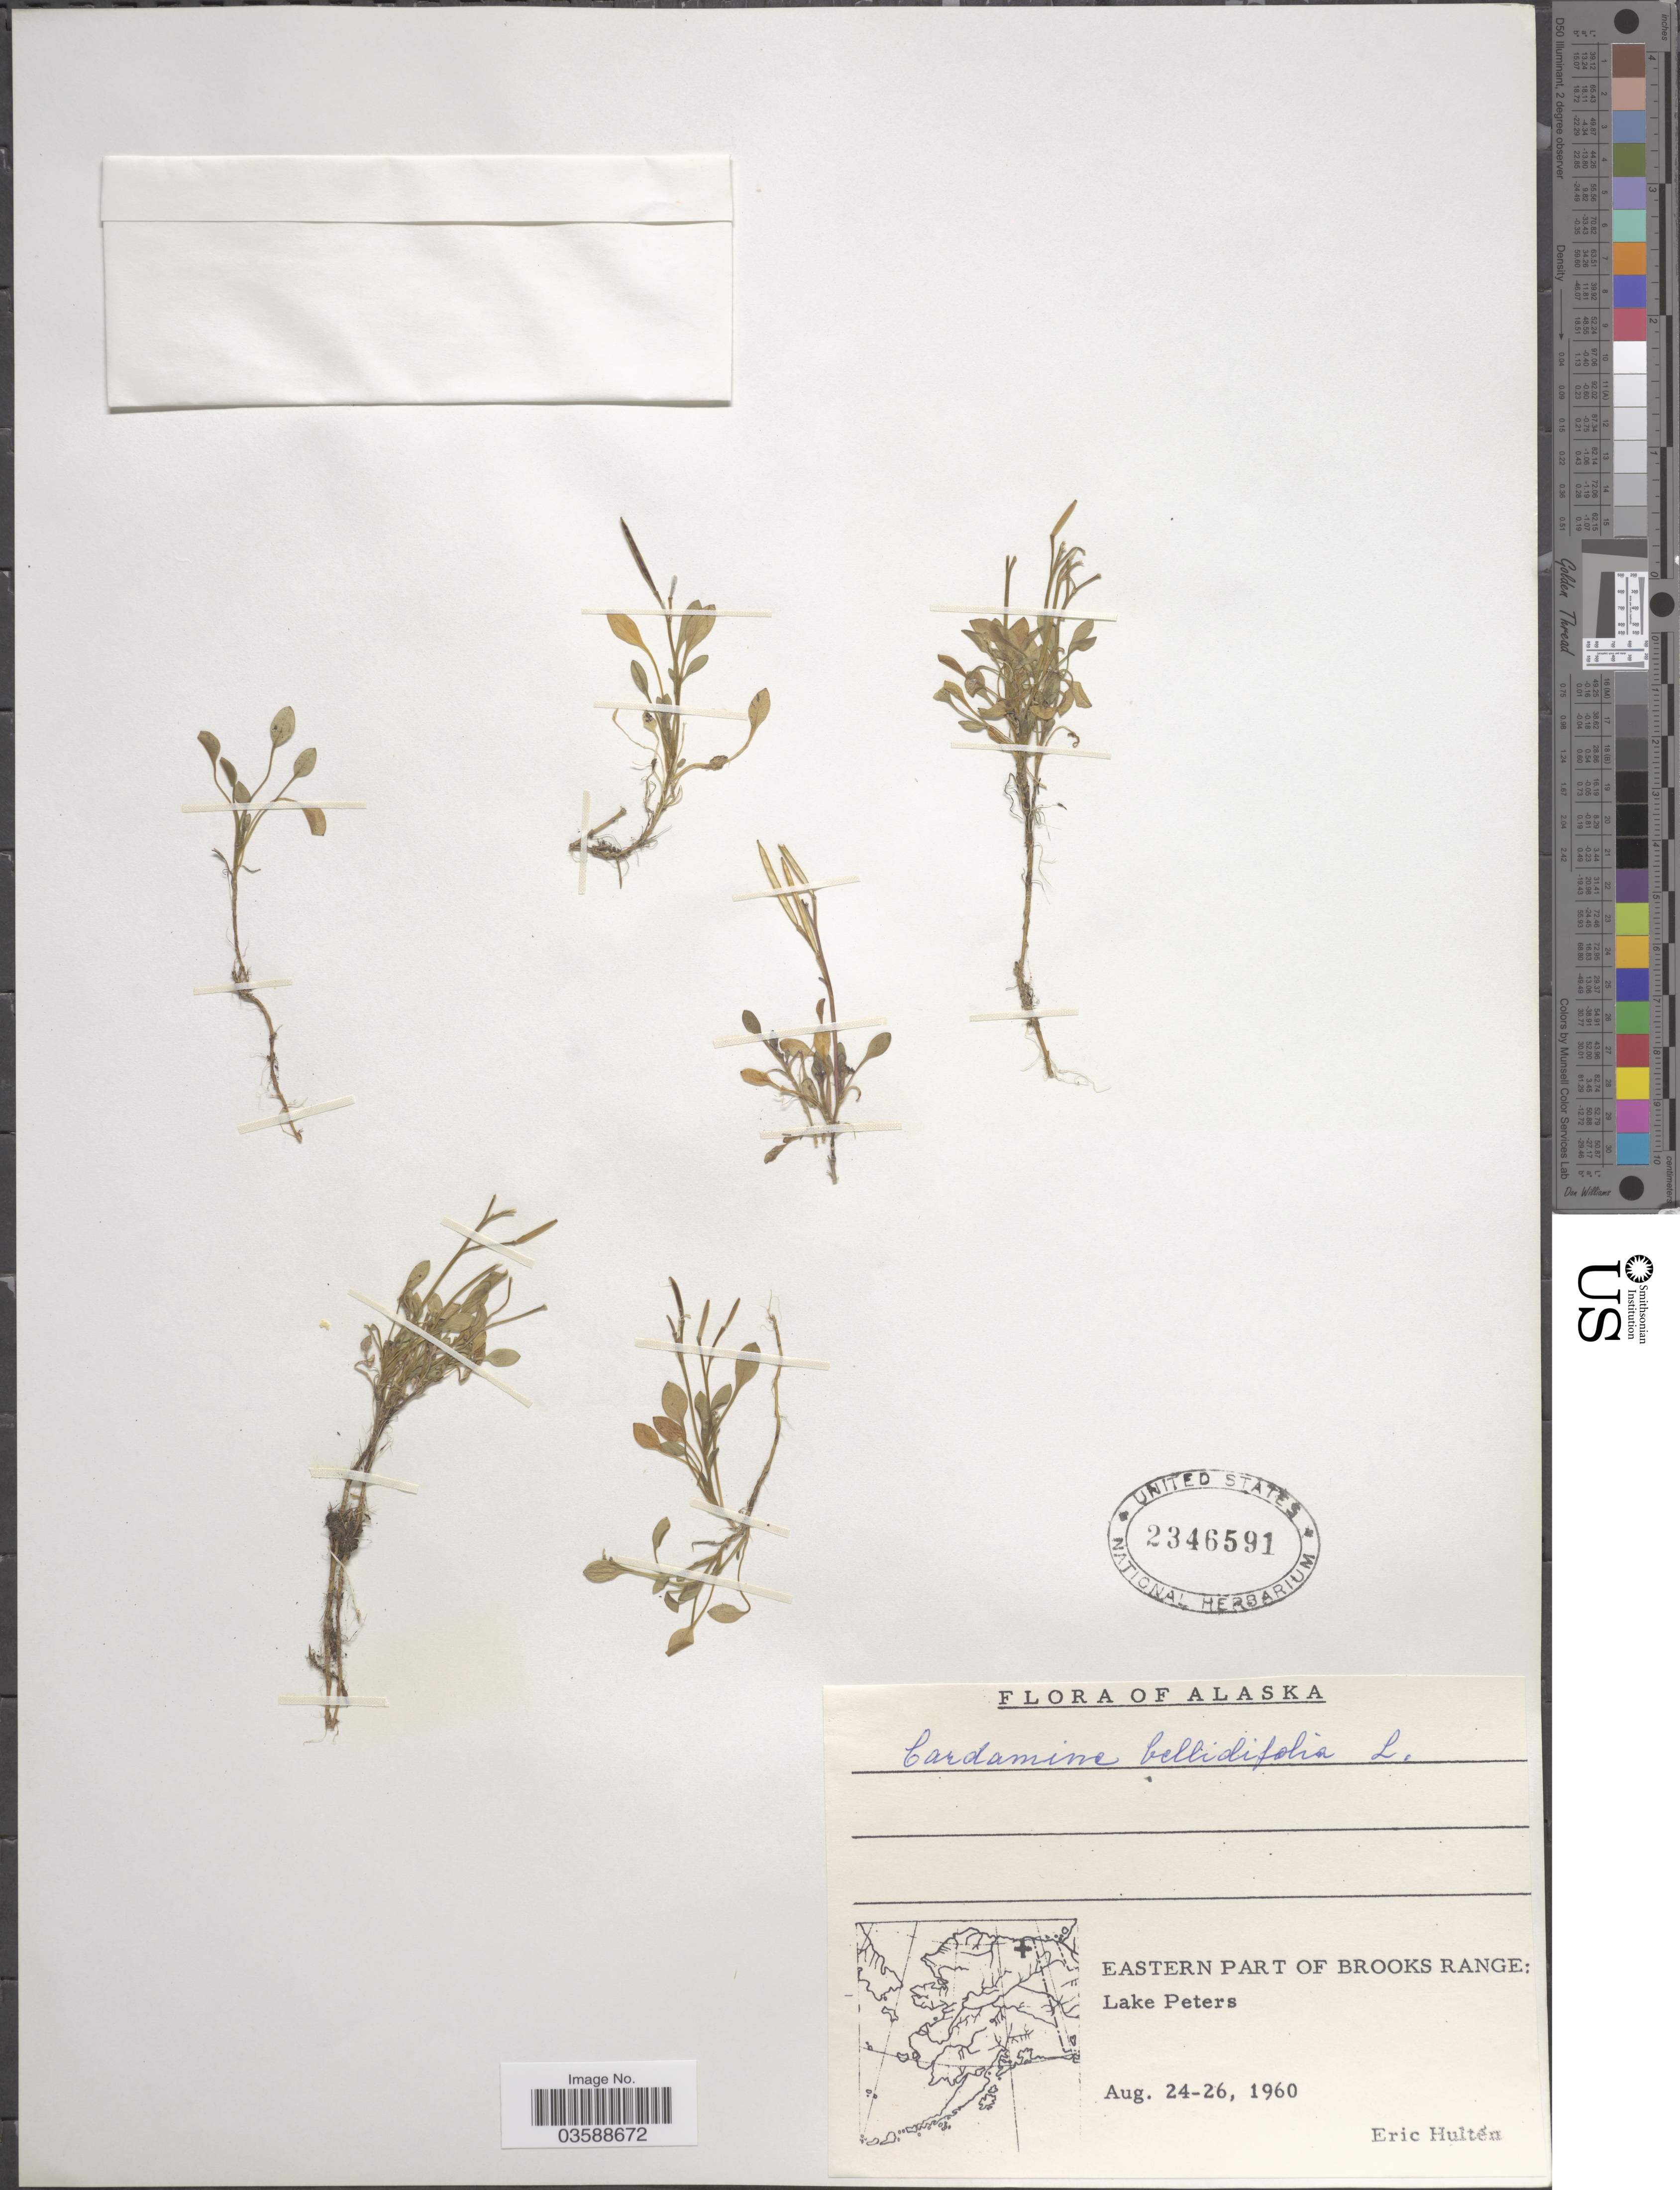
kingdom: Plantae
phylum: Tracheophyta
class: Magnoliopsida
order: Brassicales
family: Brassicaceae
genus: Cardamine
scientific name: Cardamine bellidifolia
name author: L.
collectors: E. G. Hultén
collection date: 1960-08-24/1960-08-26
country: United States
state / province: Alaska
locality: Eastern part of Brooks Range: Lake Peters.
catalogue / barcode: US 2346591